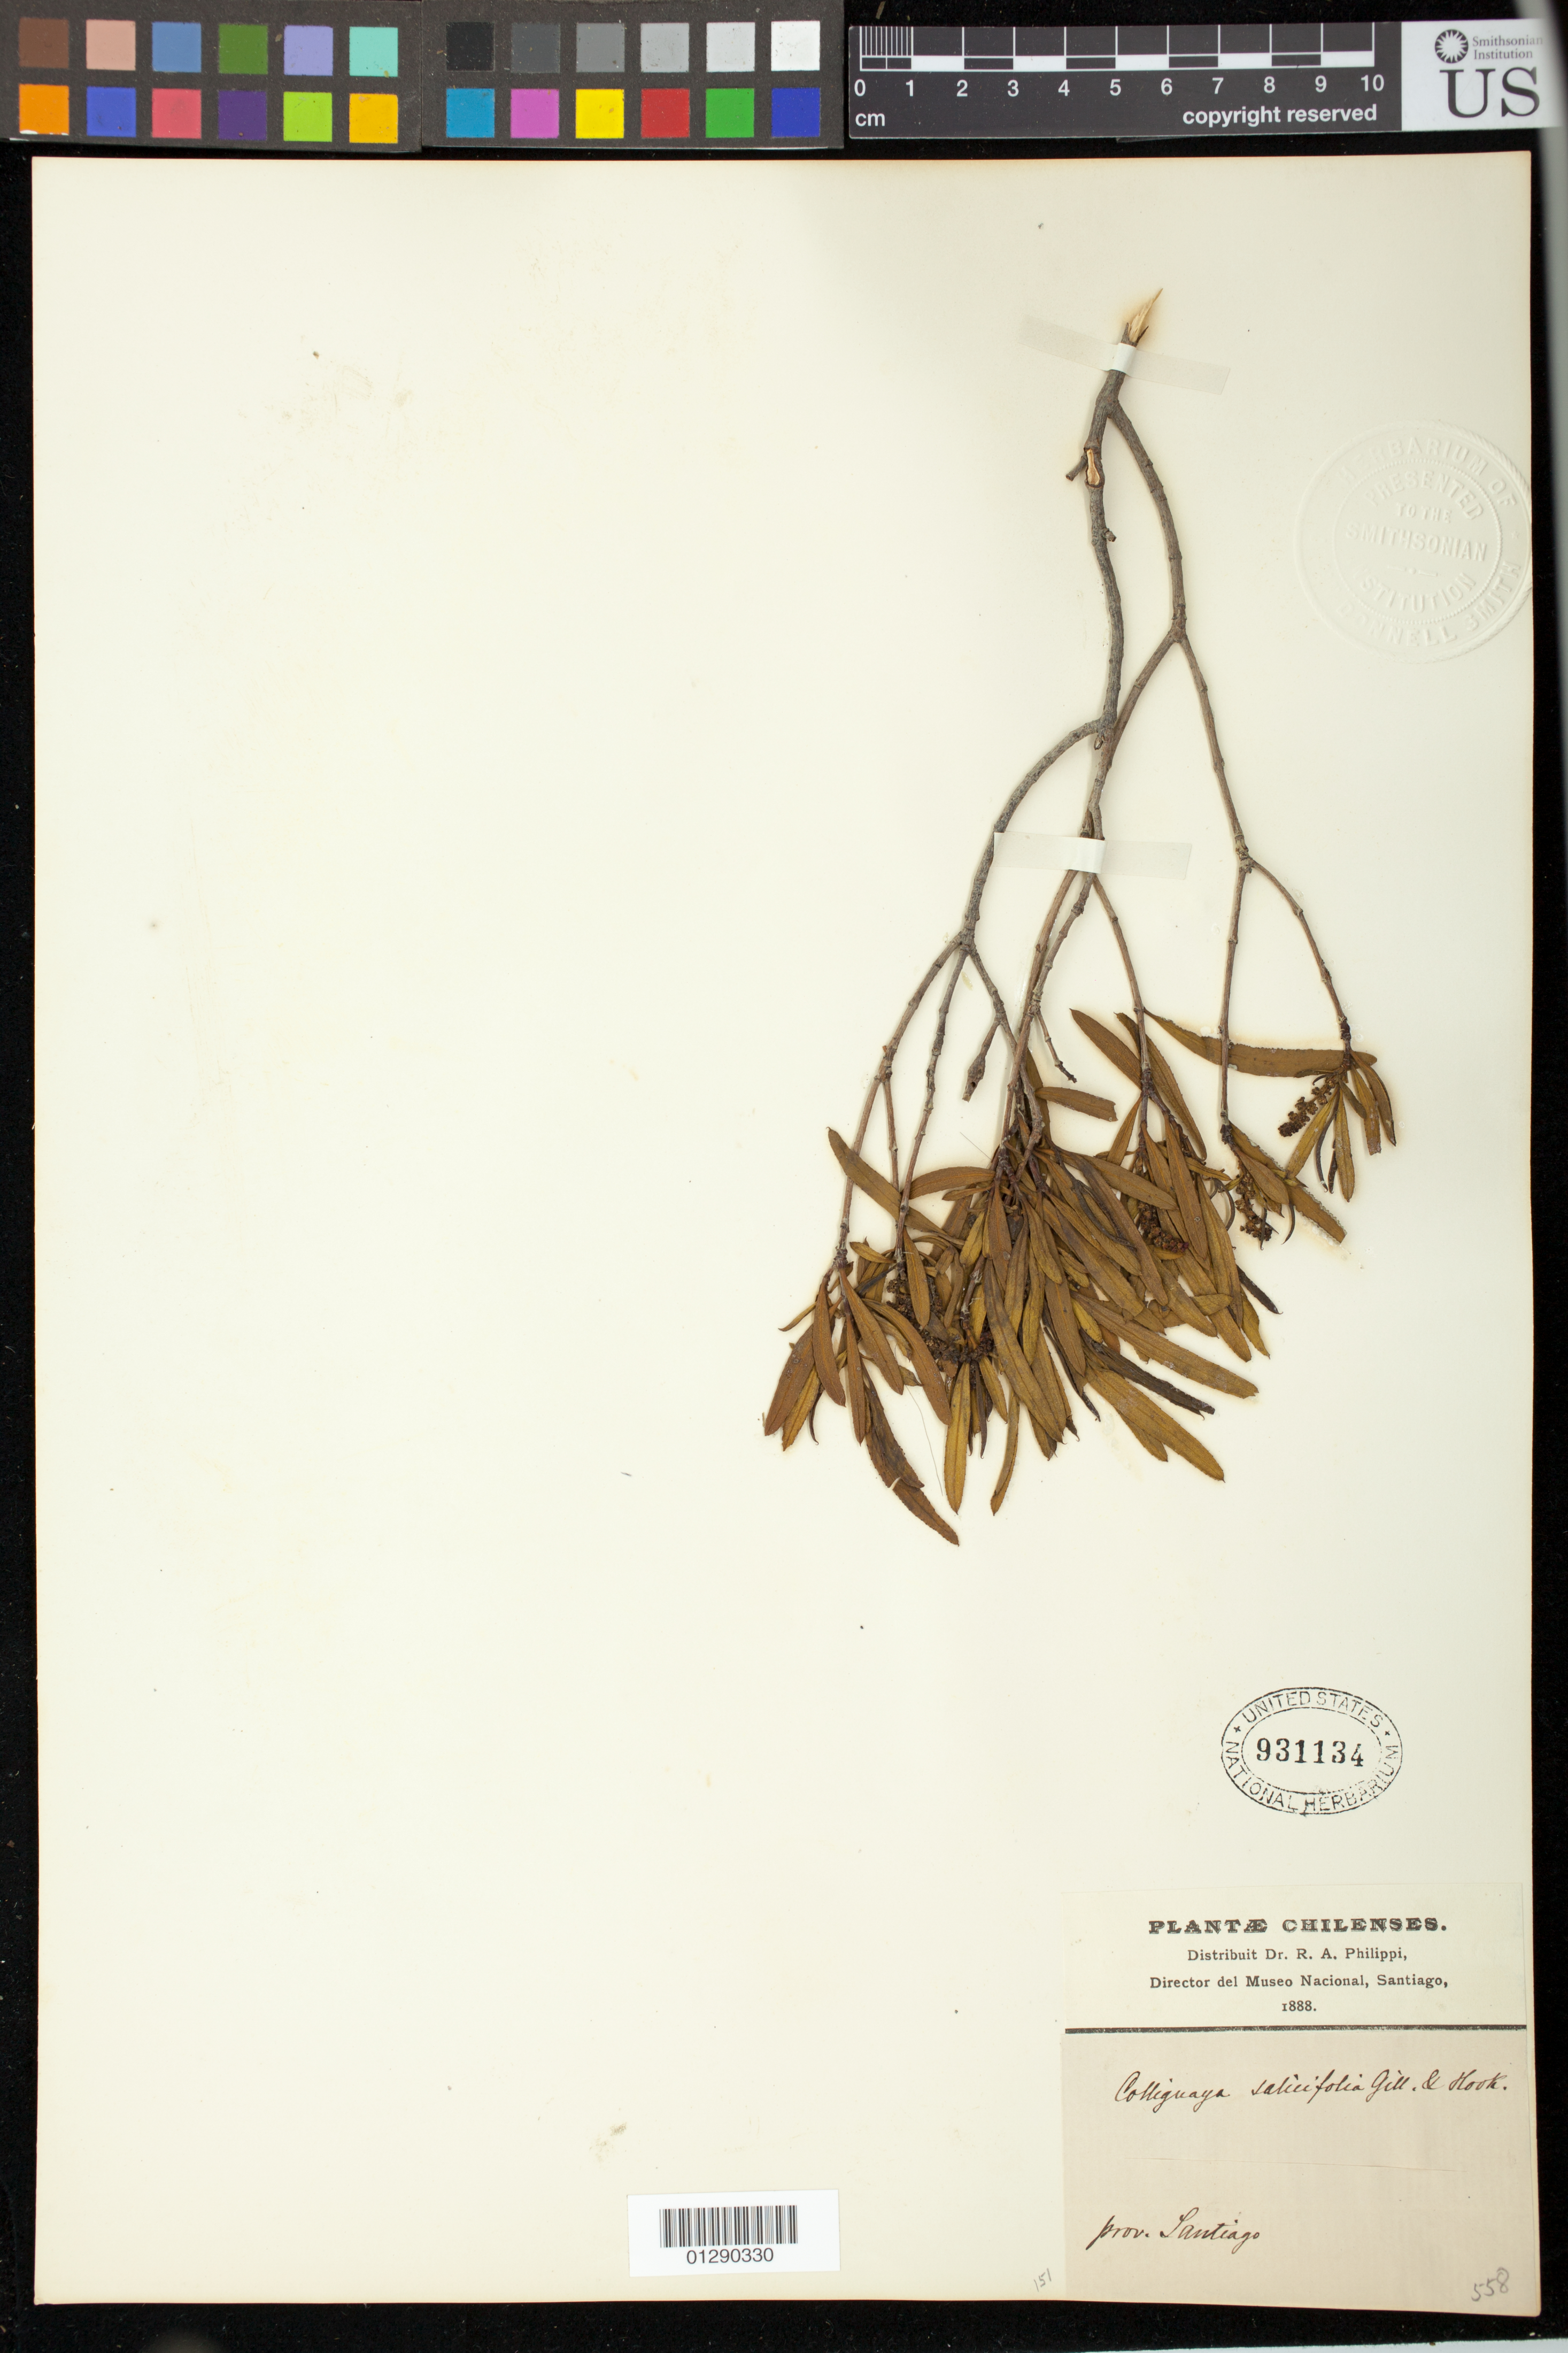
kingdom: Plantae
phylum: Tracheophyta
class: Magnoliopsida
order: Malpighiales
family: Euphorbiaceae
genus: Colliguaja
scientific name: Colliguaja salicifolia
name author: Gillies & Hook.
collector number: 558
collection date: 1888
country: Chile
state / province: Región Metropolitana (RM)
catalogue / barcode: US 931134